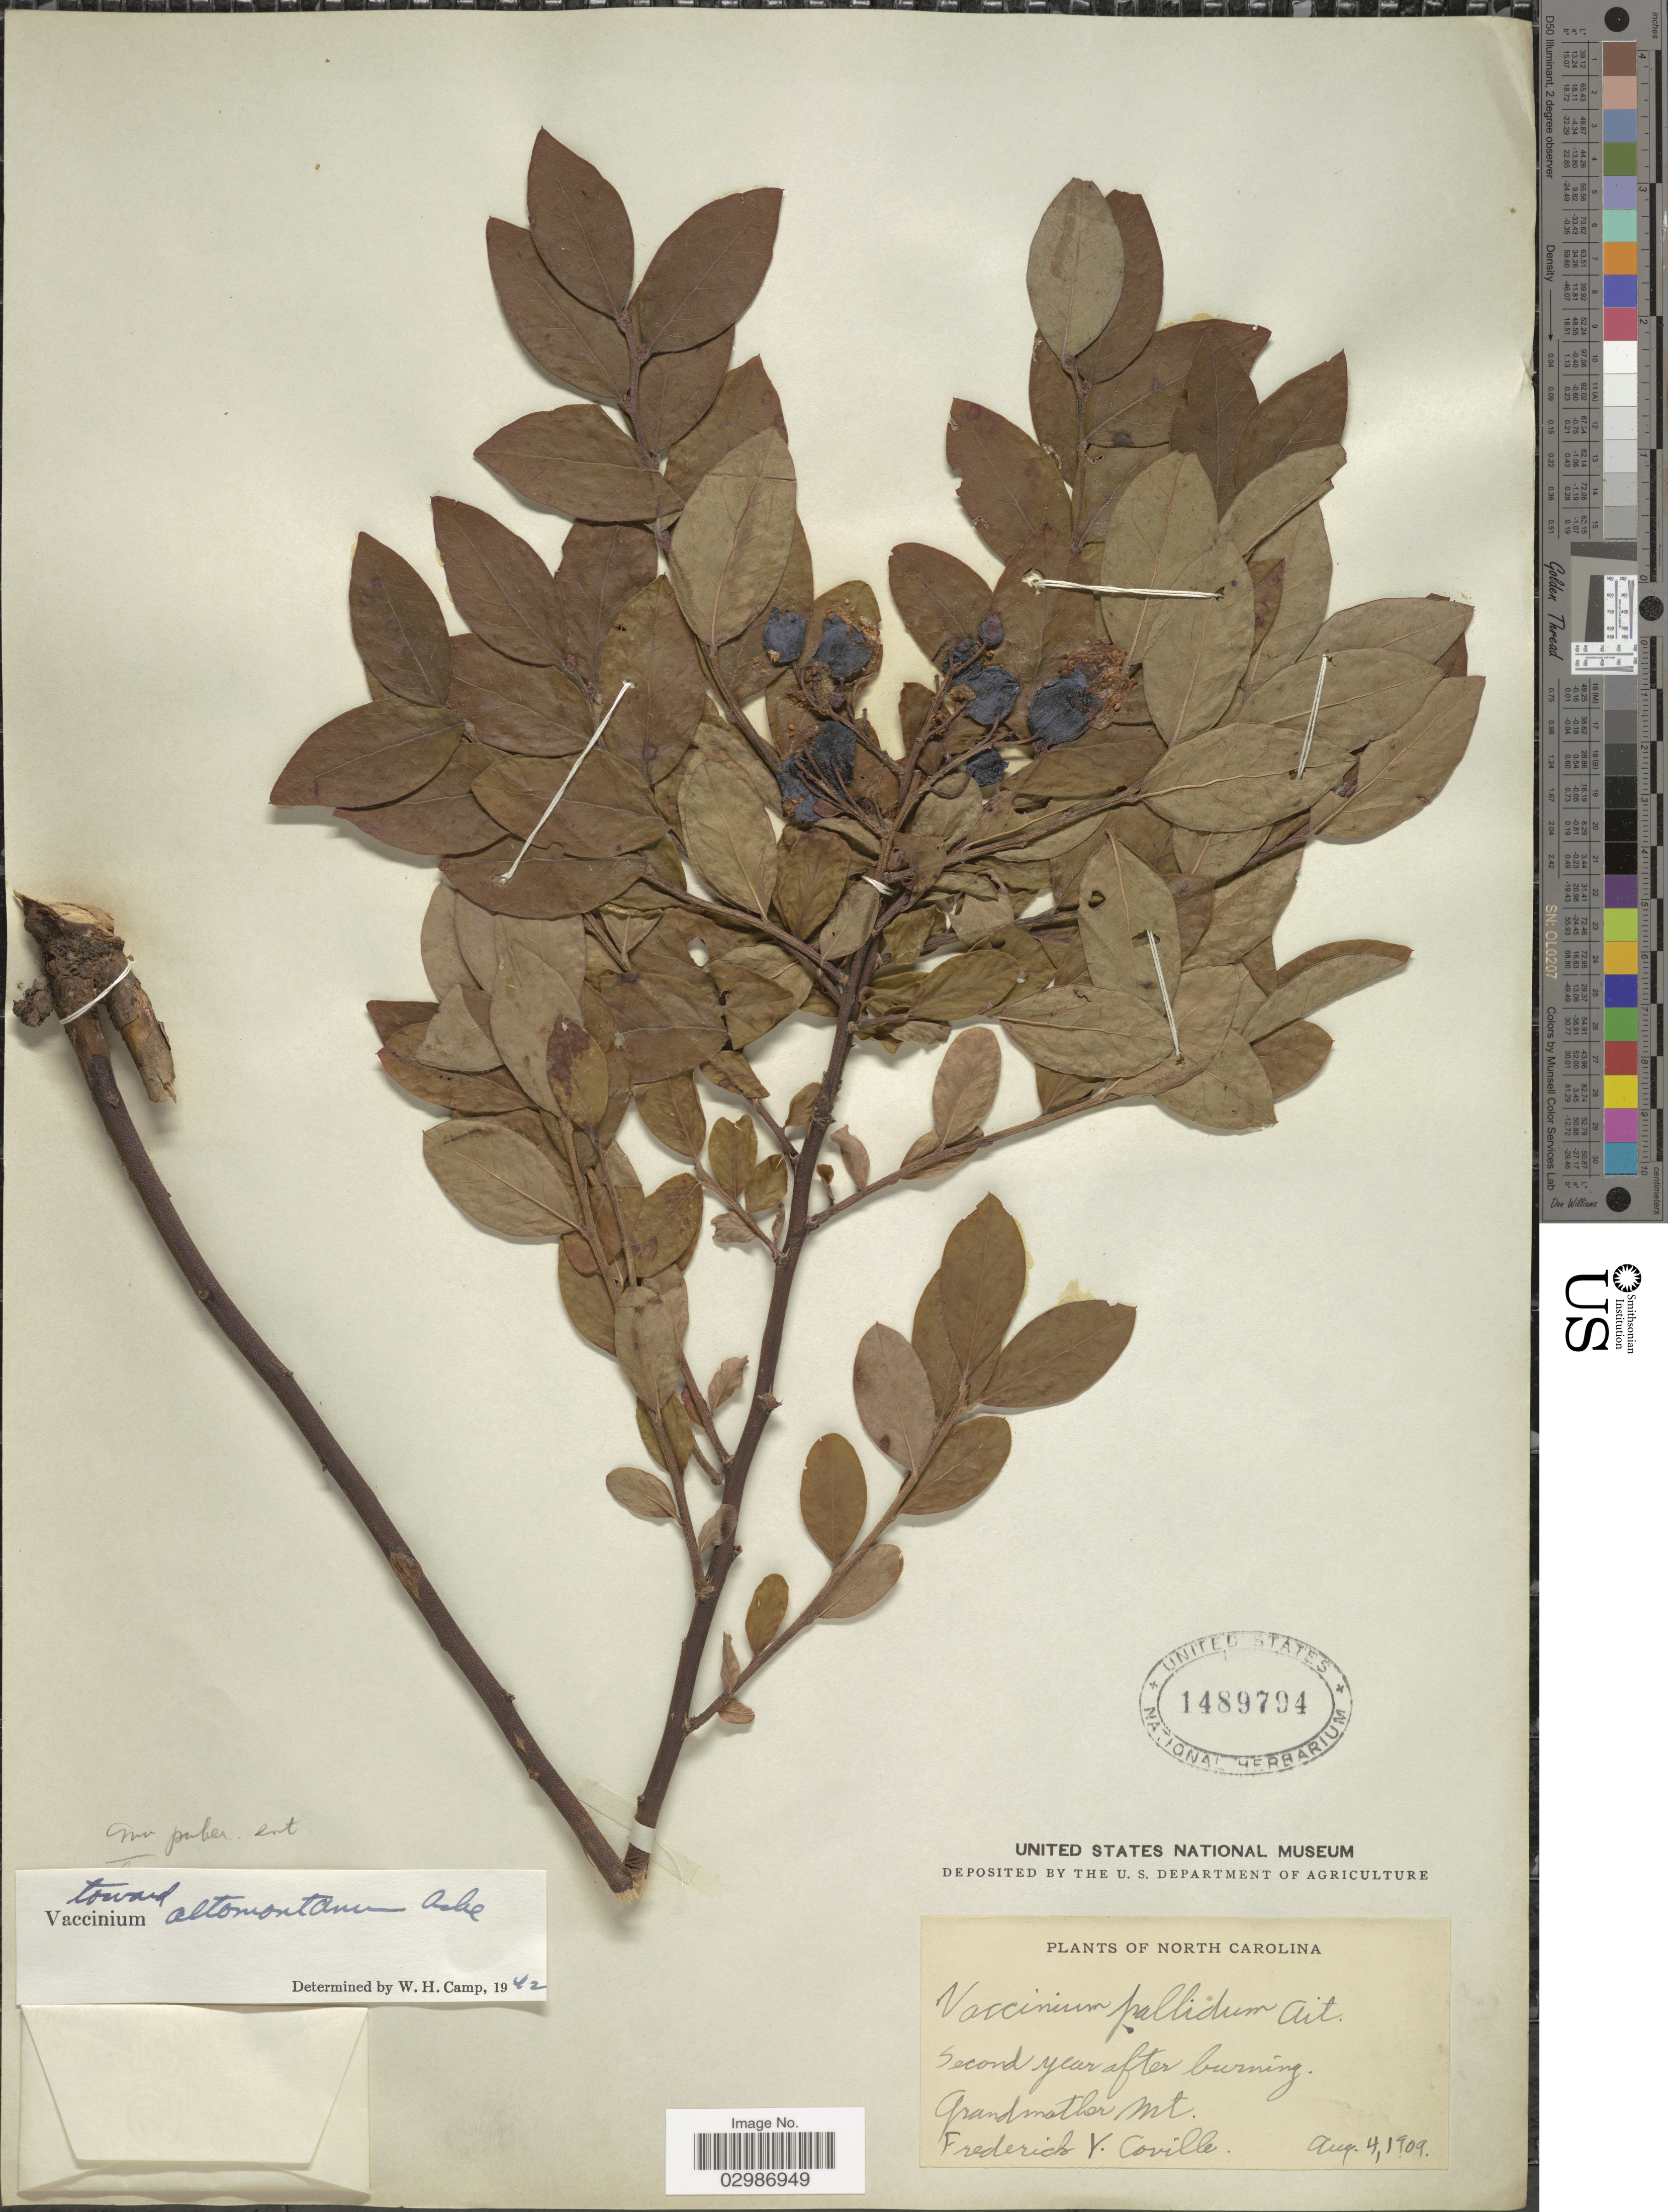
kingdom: Plantae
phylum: Tracheophyta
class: Magnoliopsida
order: Ericales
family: Ericaceae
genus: Vaccinium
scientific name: Vaccinium altomontanum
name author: Ashe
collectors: F. V. Coville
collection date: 1909-08-04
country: United States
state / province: North Carolina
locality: Grandmother Mt.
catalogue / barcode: US 1489704